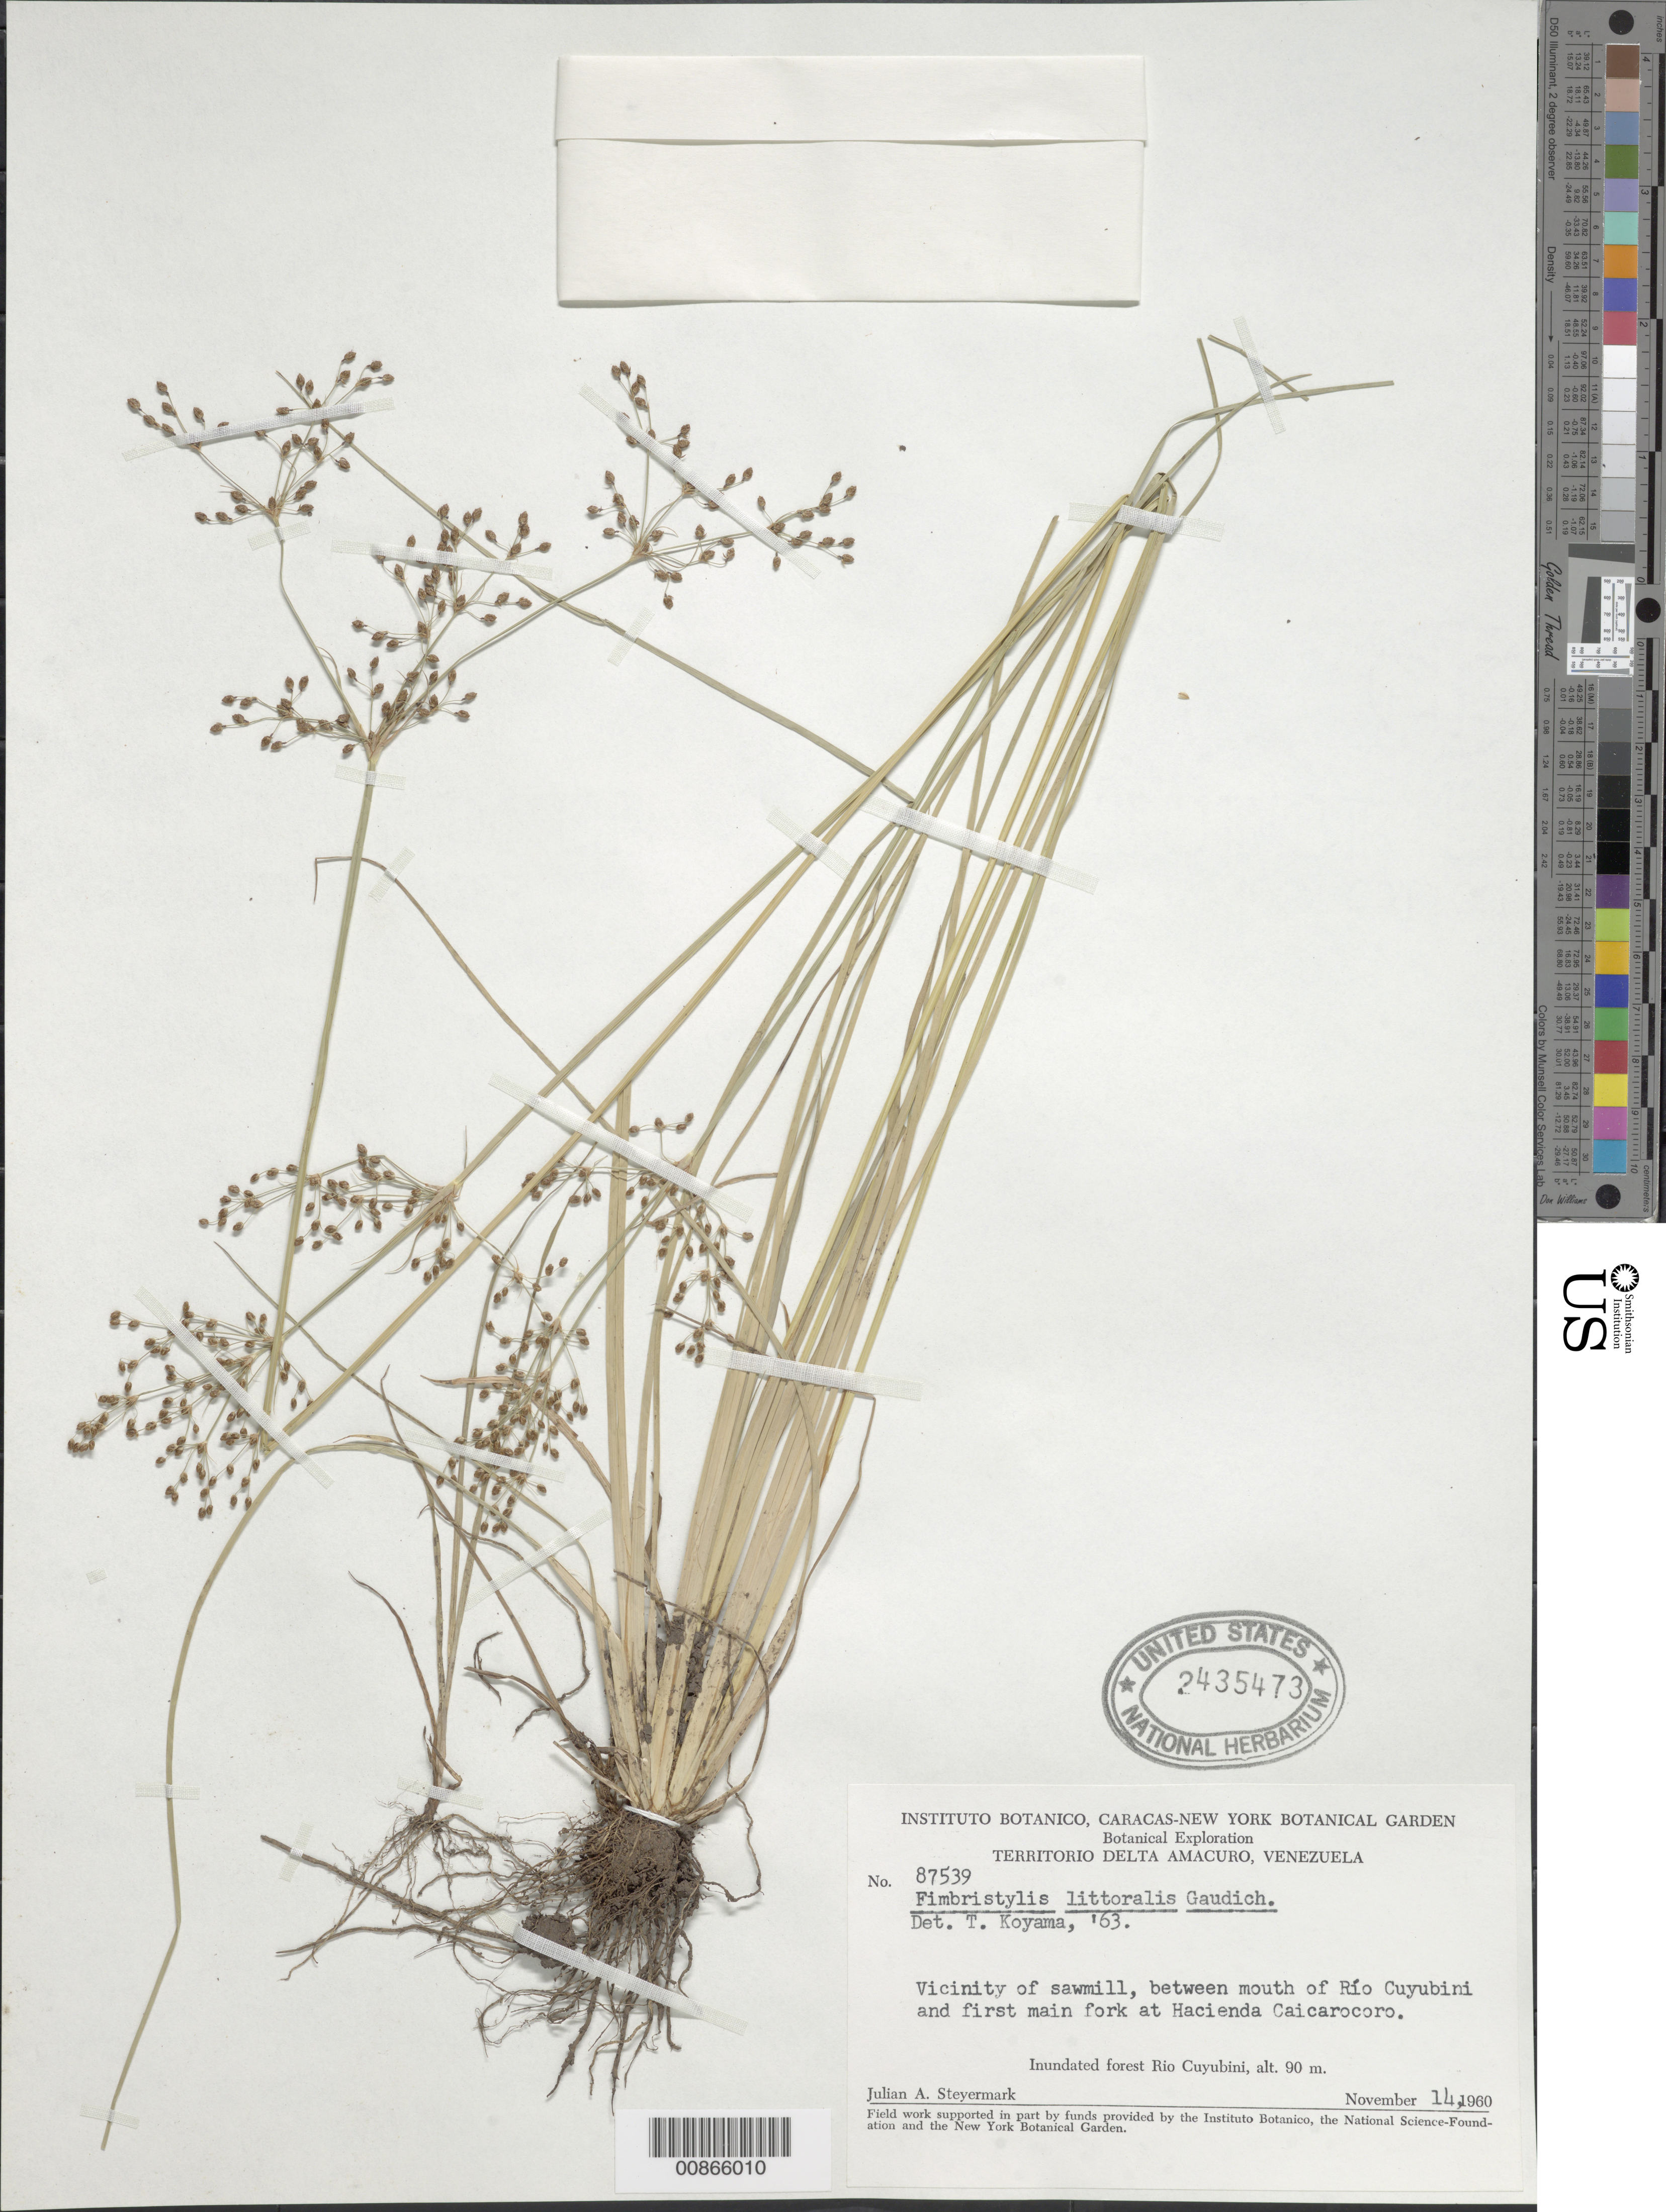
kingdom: Plantae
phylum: Tracheophyta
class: Liliopsida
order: Poales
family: Cyperaceae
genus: Fimbristylis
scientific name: Fimbristylis littoralis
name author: Gaudich.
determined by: Strong, M. T., (US), Smithsonian Institution - National Museum of Natural History (UNITED STATES)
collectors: J. Steyermark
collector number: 87539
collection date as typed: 14-Nov-60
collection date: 1960-11-14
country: Venezuela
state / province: Delta Amacuro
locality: Río Cuyubini, vic of sawmill, between mouth of Río Cuyubini and first main fork at Hacienda Caicarocoro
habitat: Inundated forest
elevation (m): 90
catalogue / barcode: US 87539